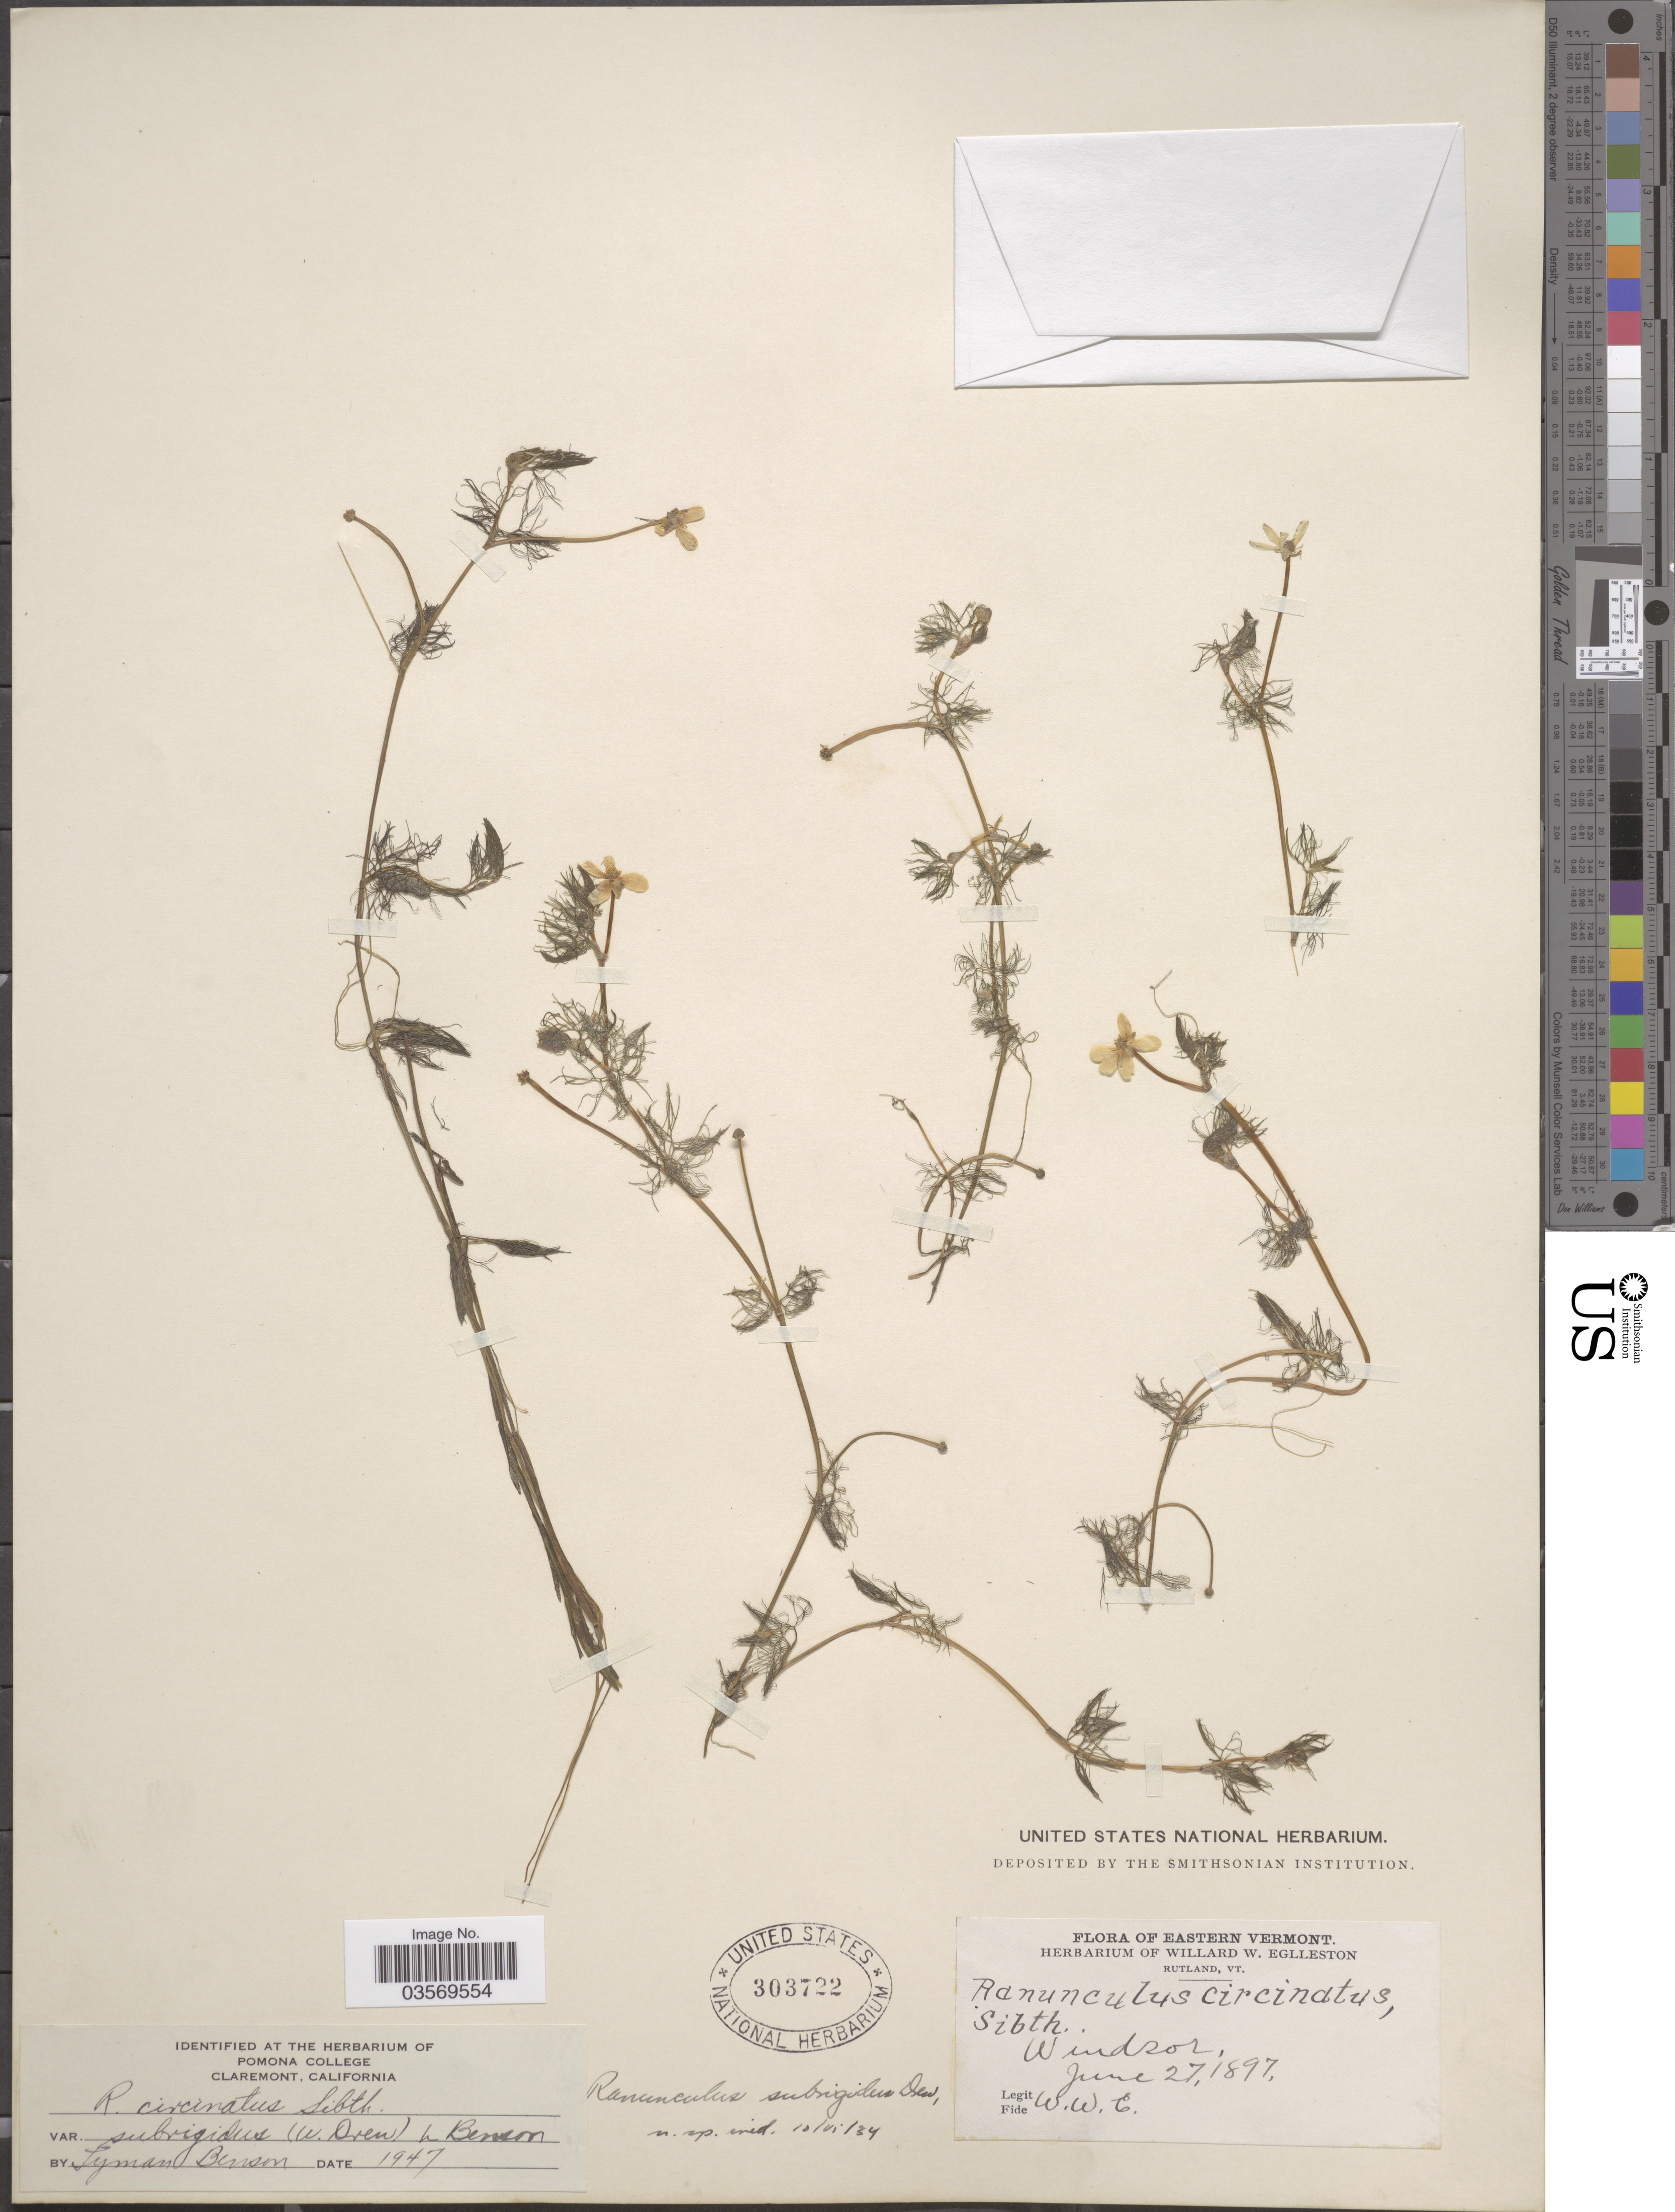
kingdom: Plantae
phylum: Tracheophyta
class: Magnoliopsida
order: Ranunculales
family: Ranunculaceae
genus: Ranunculus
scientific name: Ranunculus subrigidus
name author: W.B. Drew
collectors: W. W. Eggleston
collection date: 1897-06-27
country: United States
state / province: Vermont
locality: Eastern Vermont, Rutland. Windsor.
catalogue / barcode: US 303722